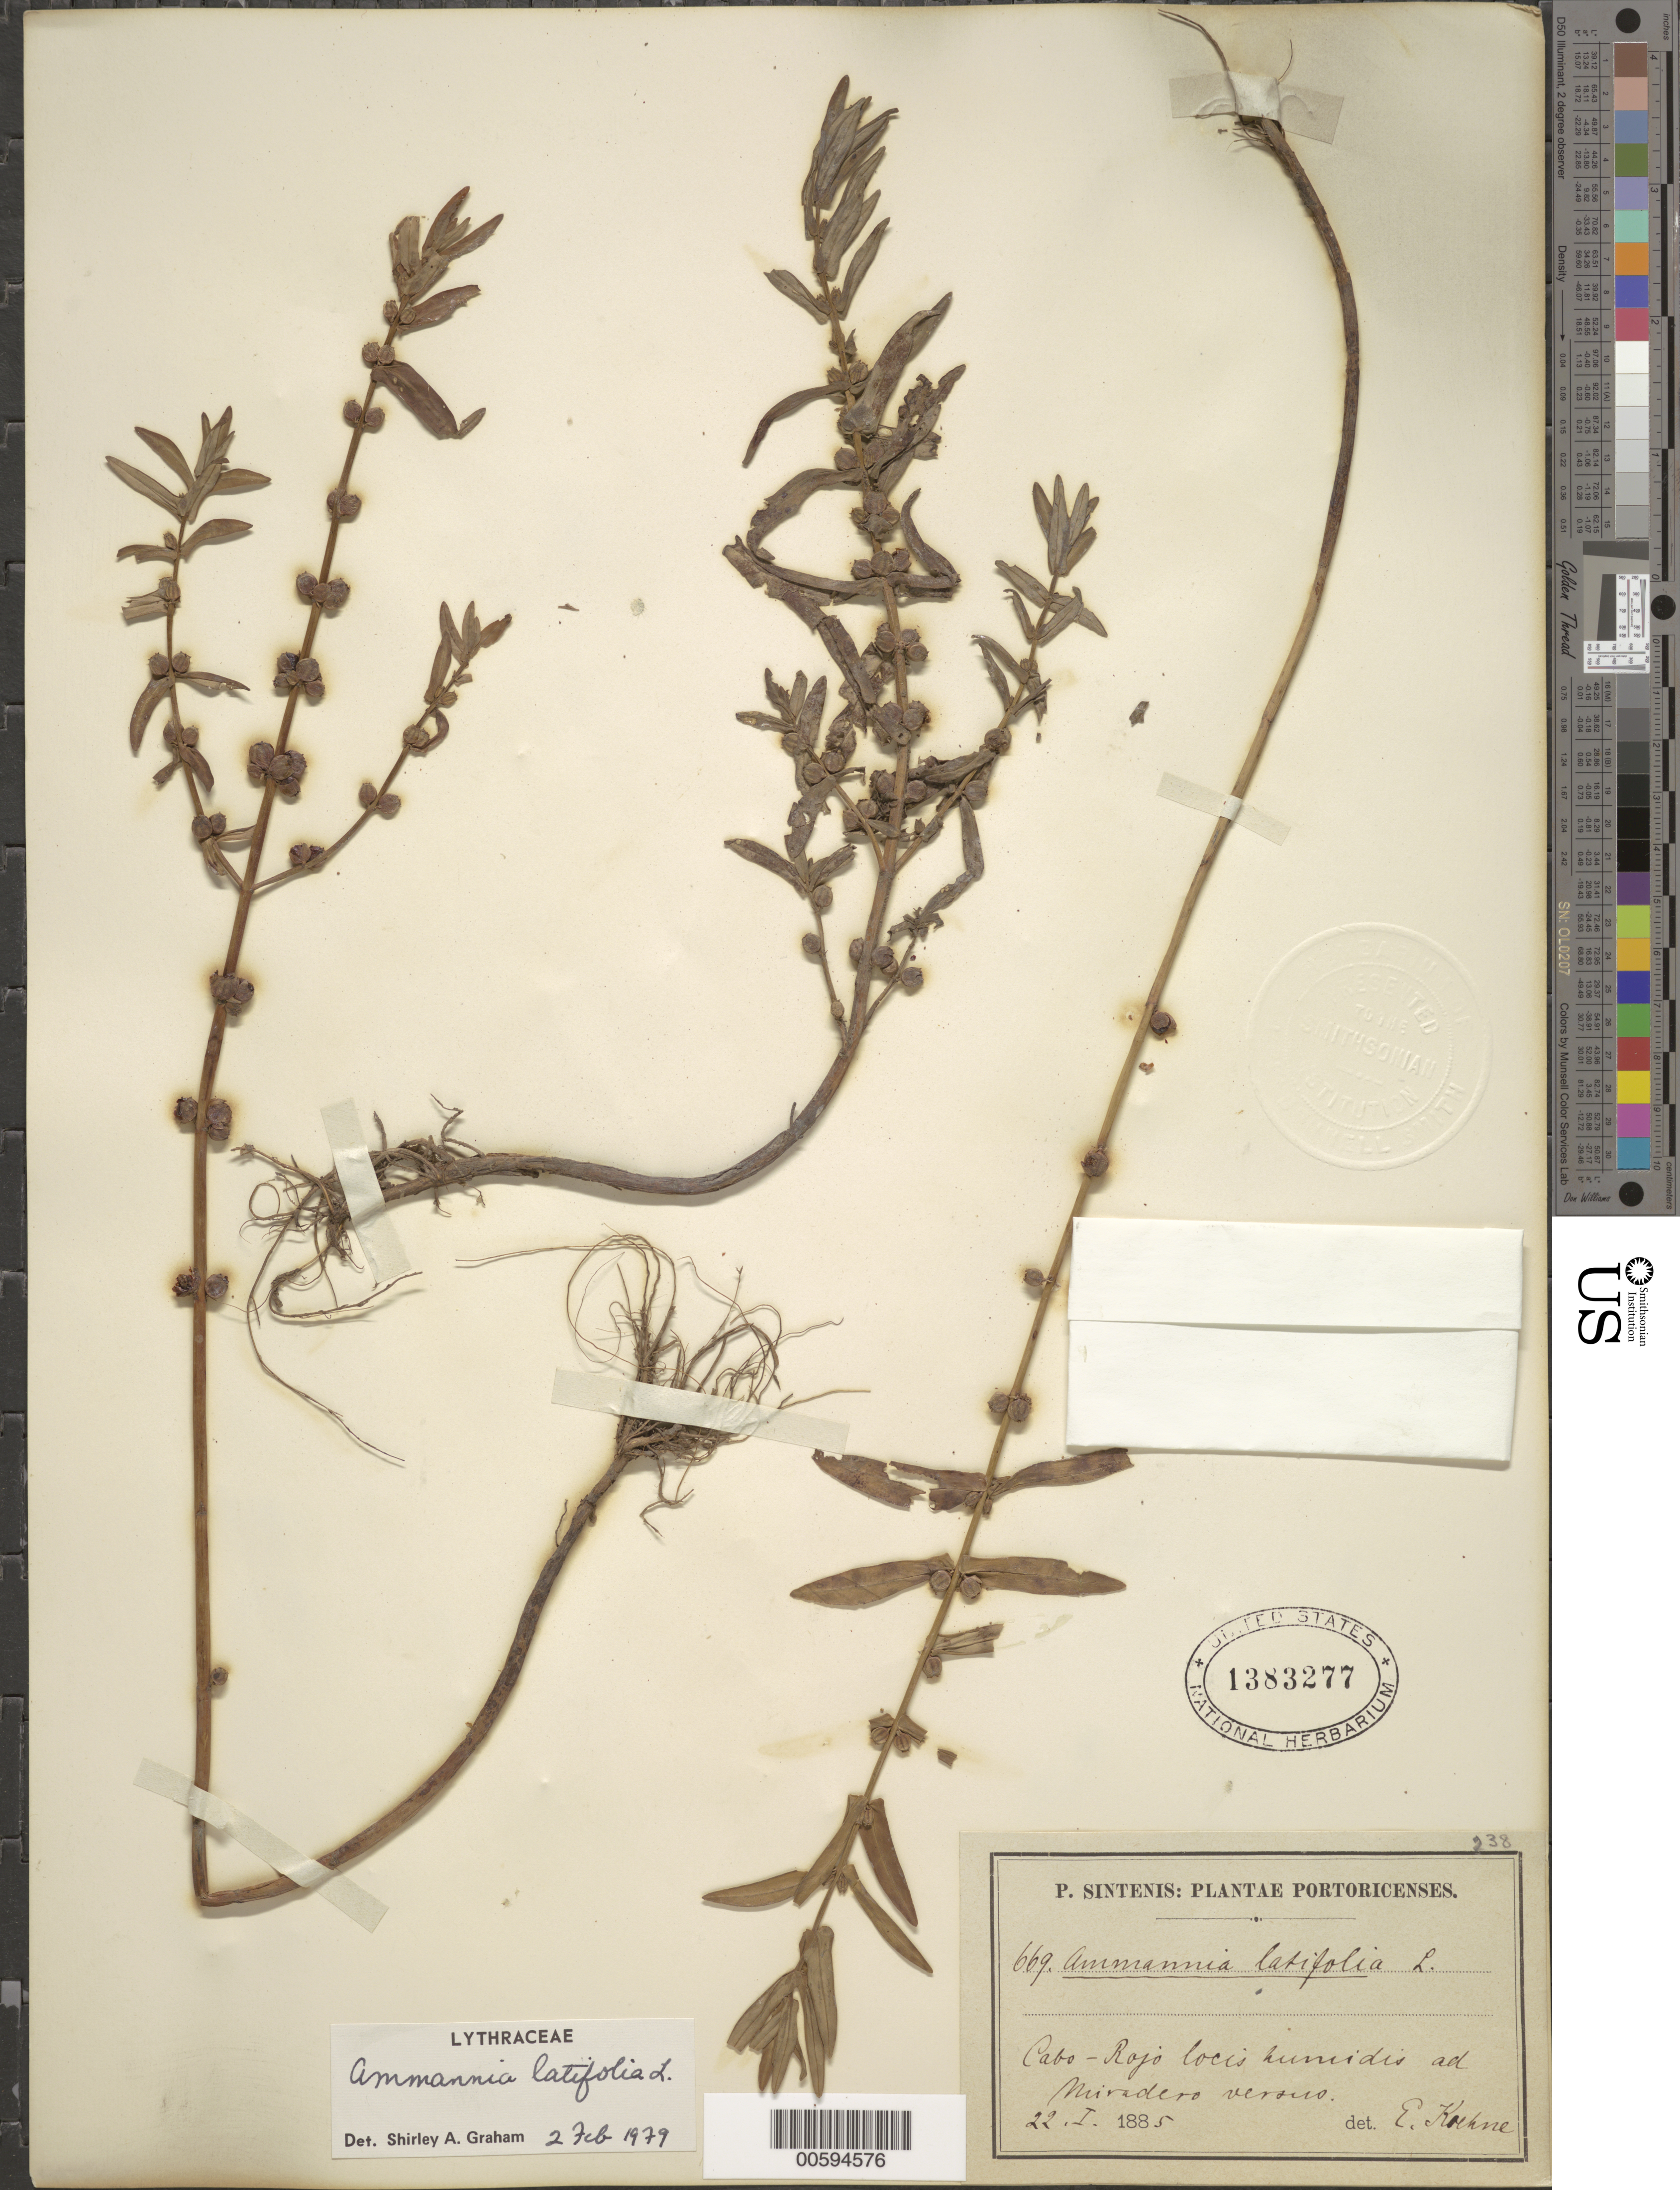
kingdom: Plantae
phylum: Tracheophyta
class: Magnoliopsida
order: Myrtales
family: Lythraceae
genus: Ammannia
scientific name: Ammannia latifolia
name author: L.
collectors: P. Sintenis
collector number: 669c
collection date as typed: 22 Jan 1885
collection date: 1885-01-22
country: Puerto Rico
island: Greater Antilles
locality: Cabo-Rojo locis humidis ad Miradero versus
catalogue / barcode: US 1383277